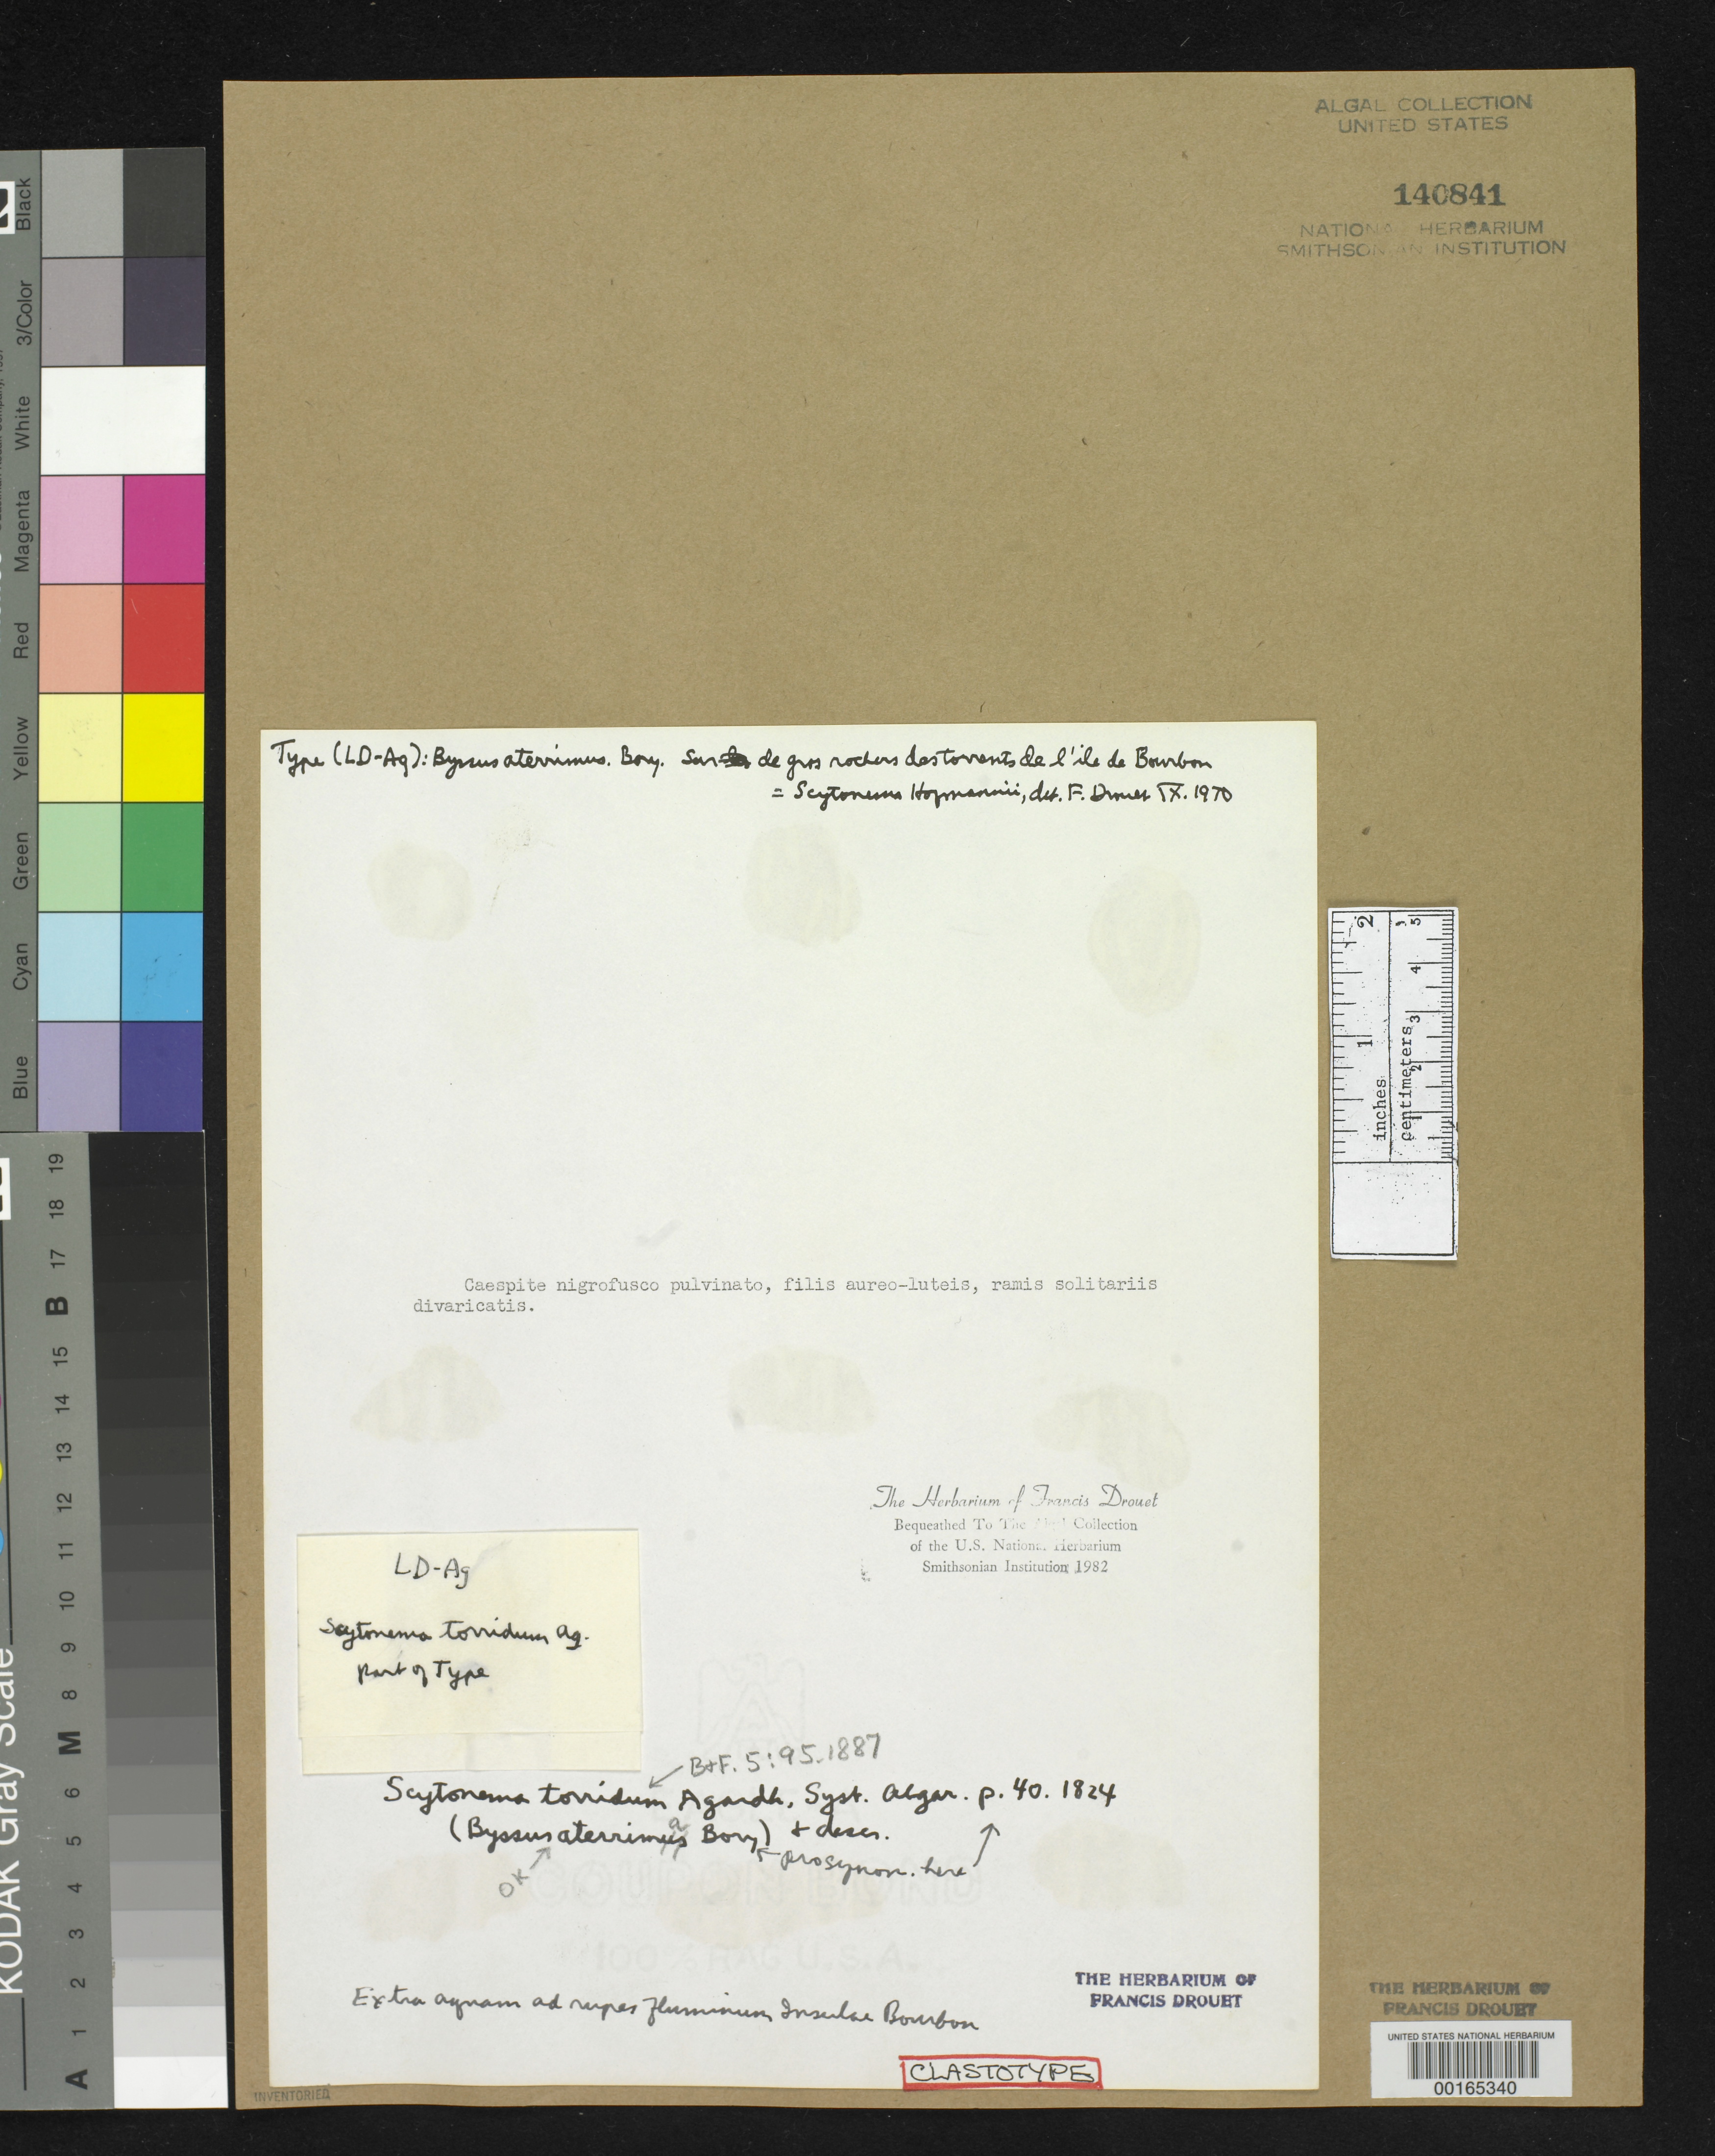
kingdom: Bacteria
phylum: Cyanobacteria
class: Cyanobacteriia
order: Cyanobacteriales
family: Scytonemataceae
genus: Scytonema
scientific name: Scytonema torridum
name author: C. Agardh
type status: Clastotype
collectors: Agardh, C. A. (herbarium)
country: Réunion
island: Réunion Island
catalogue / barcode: US 140841